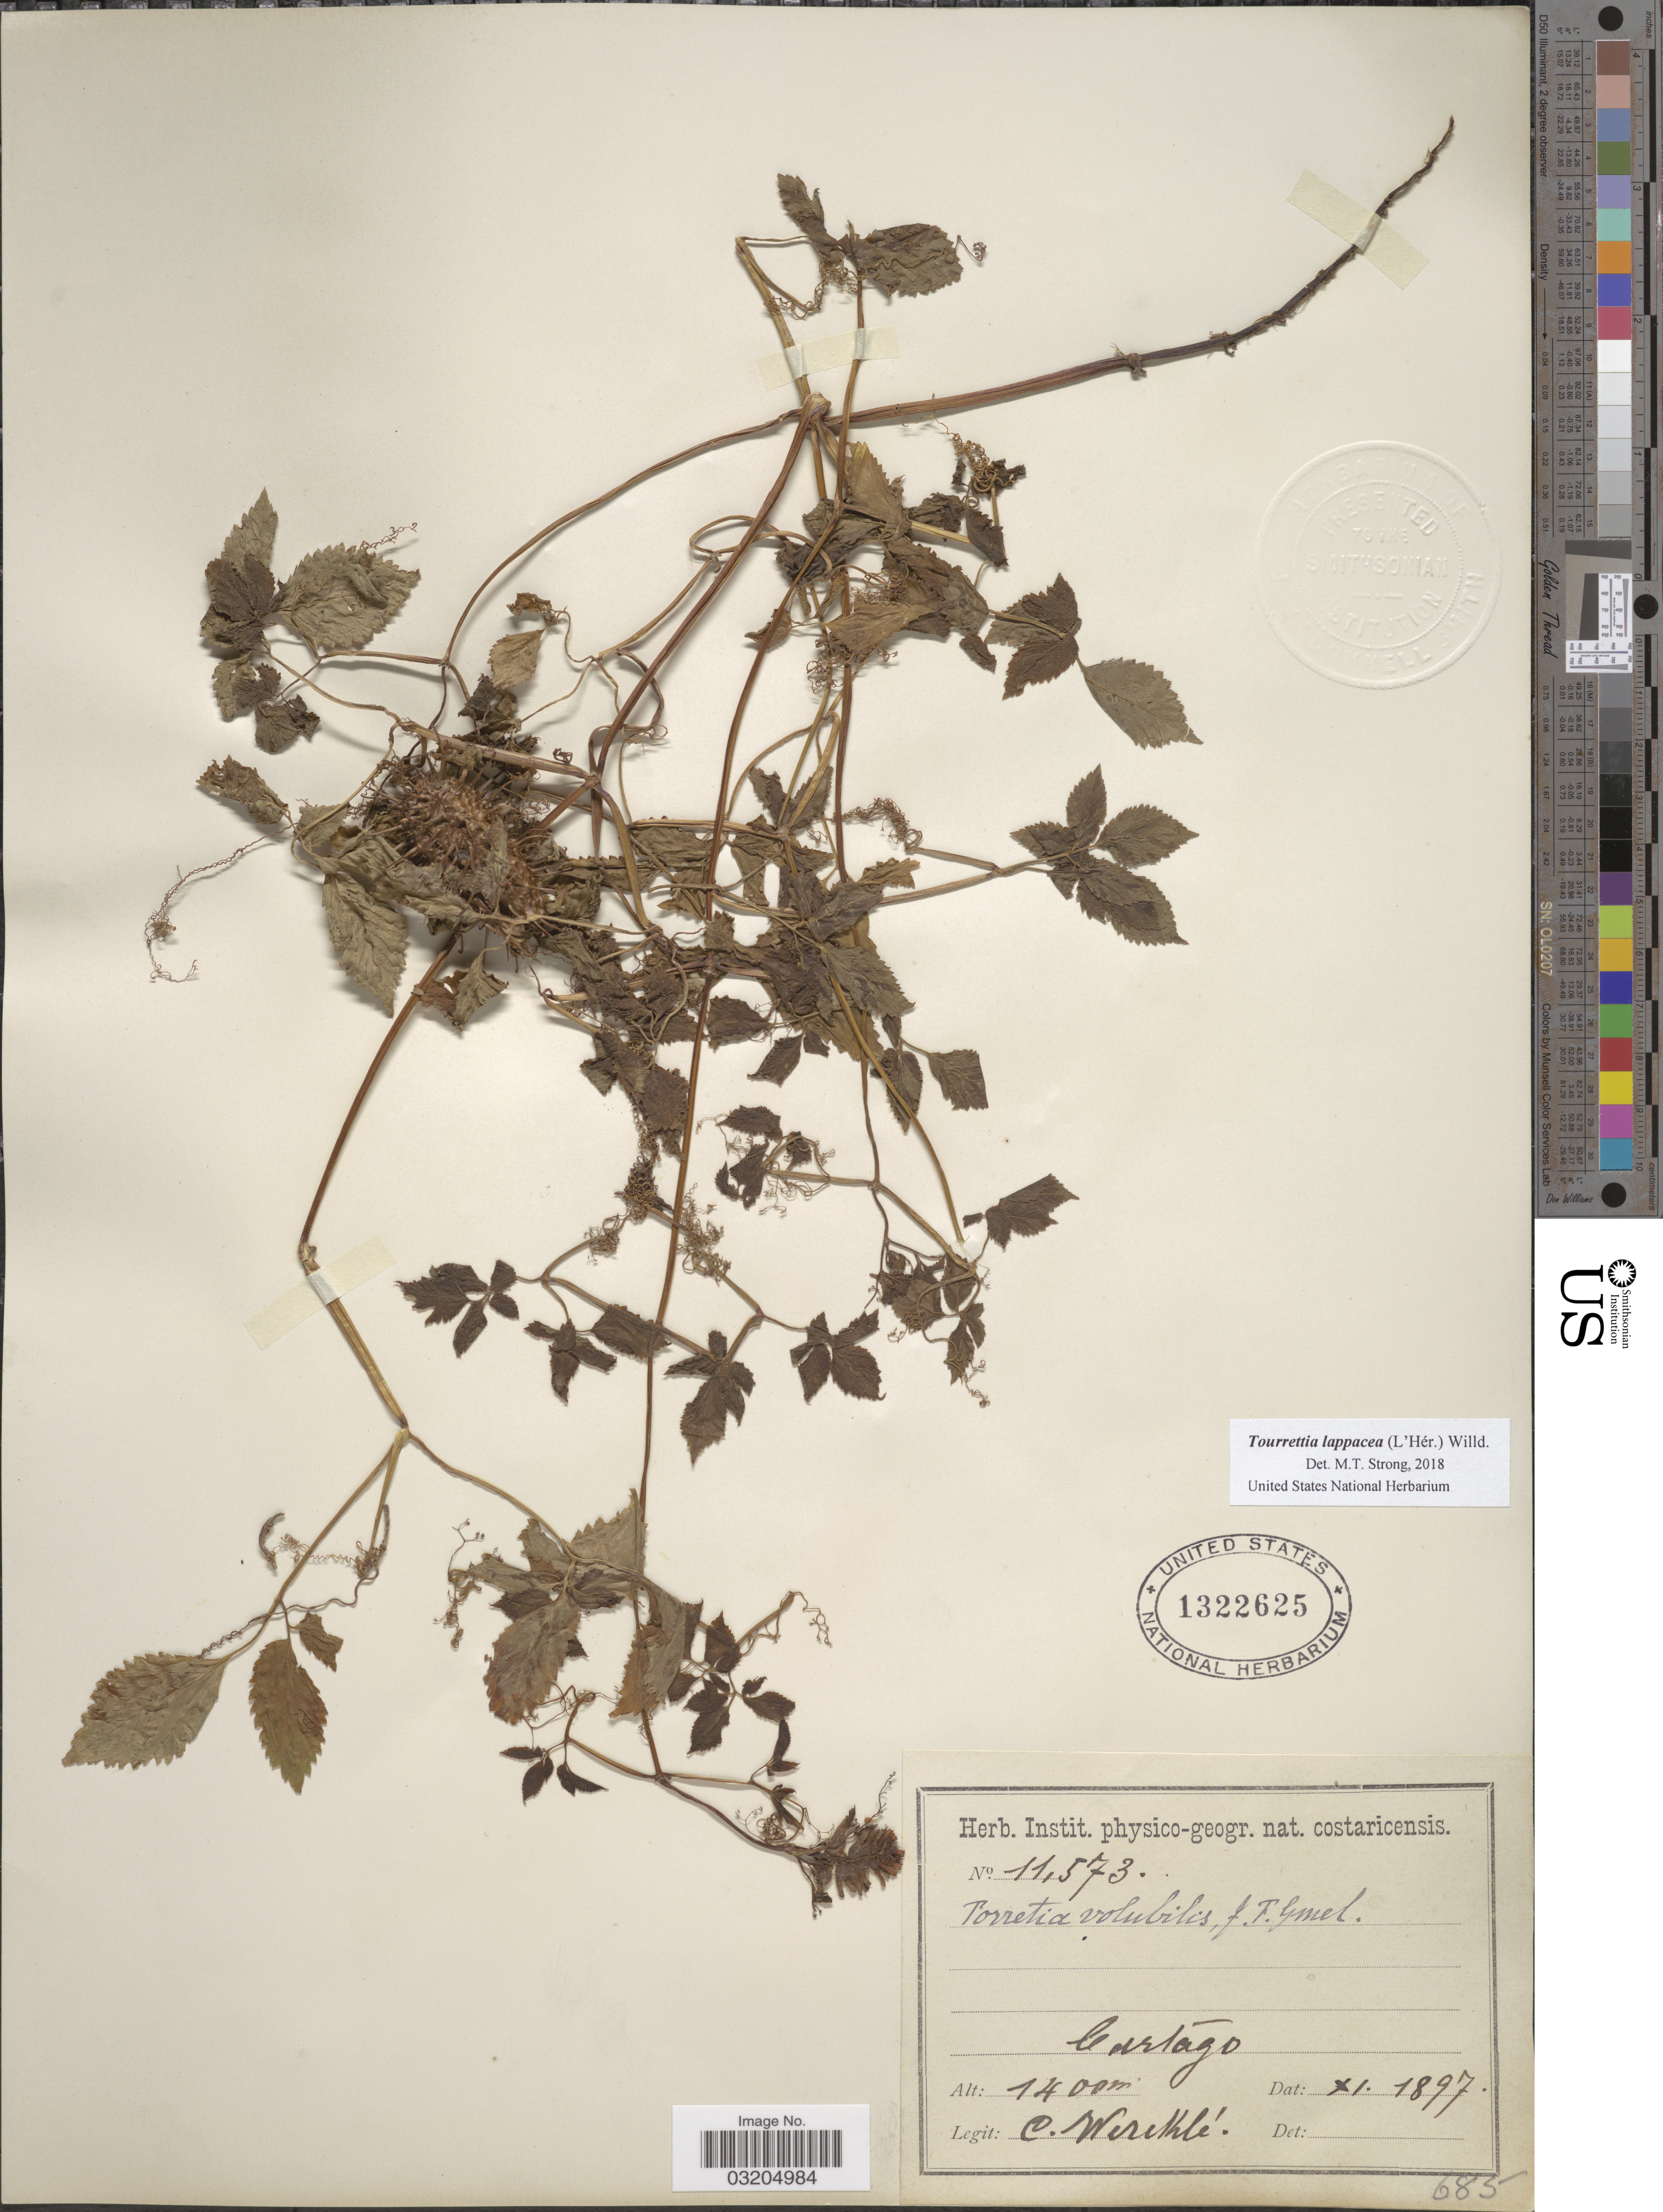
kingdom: Plantae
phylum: Tracheophyta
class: Magnoliopsida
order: Lamiales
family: Bignoniaceae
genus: Tourrettia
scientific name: Tourrettia lappacea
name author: (L'Hér.) Willd.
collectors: C. Wercklé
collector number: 11573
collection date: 1897-11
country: Costa Rica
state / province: Cartago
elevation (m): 1400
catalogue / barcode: US 1322625